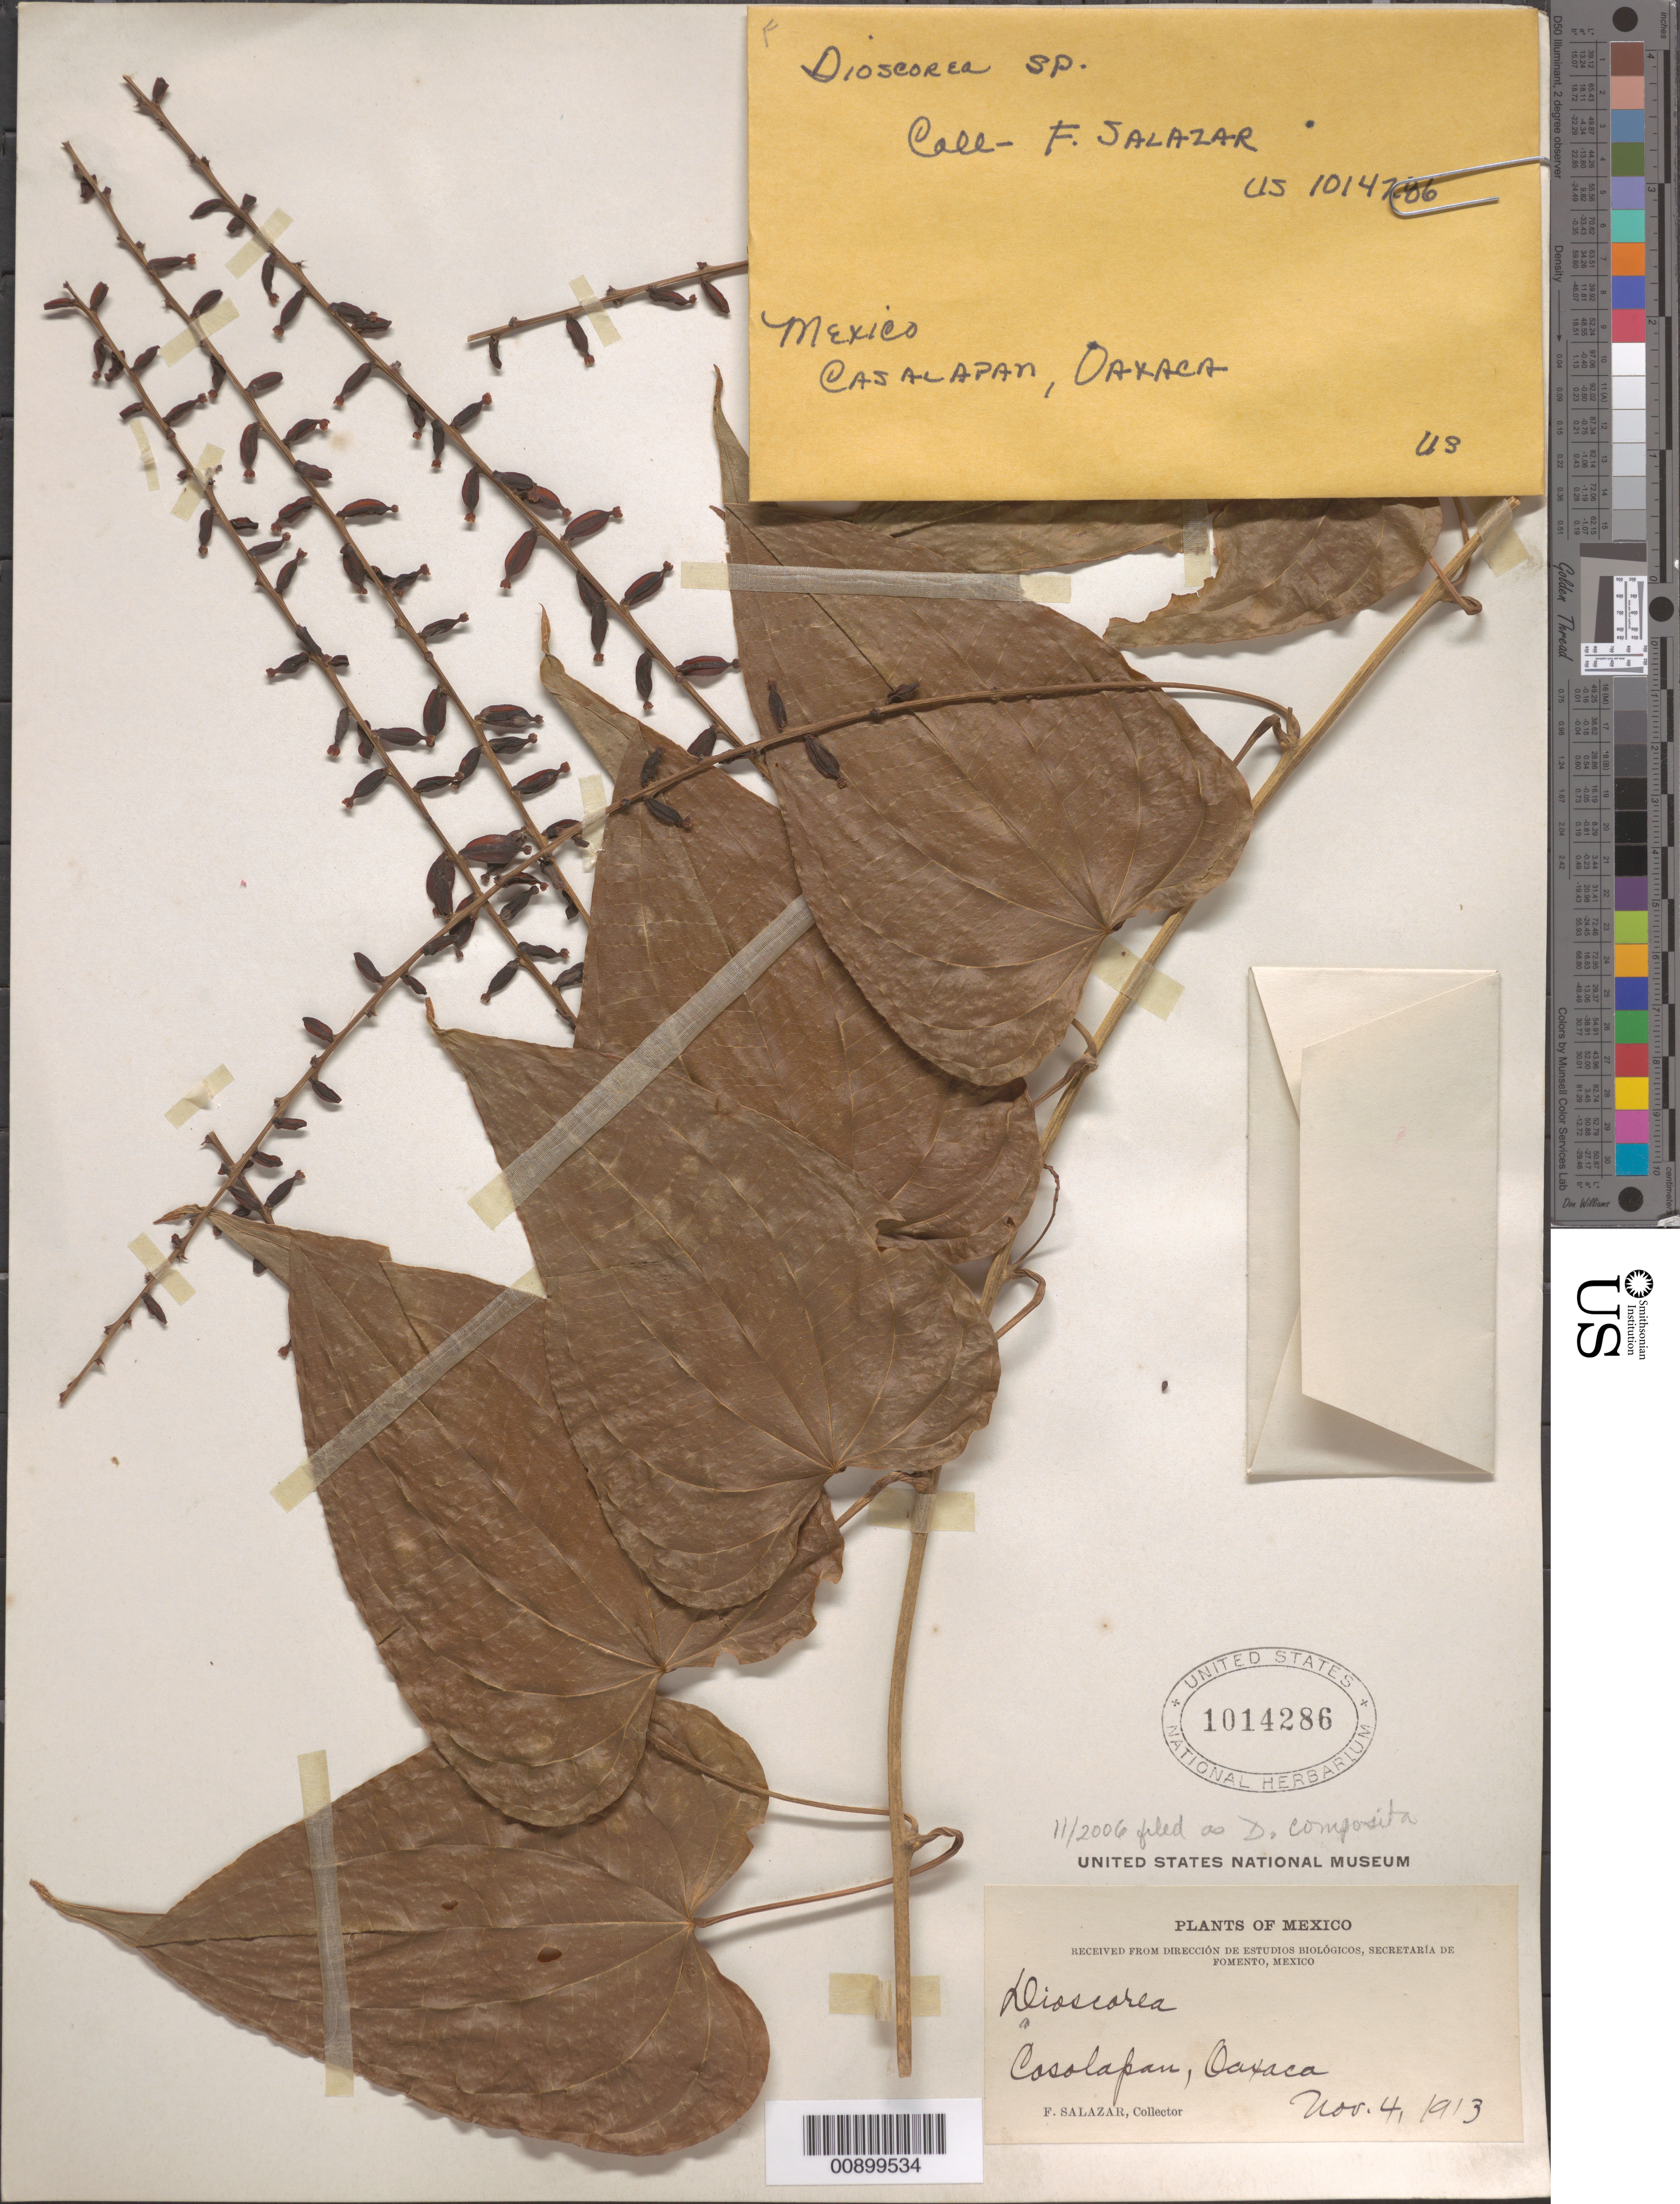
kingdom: Plantae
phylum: Tracheophyta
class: Liliopsida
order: Dioscoreales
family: Dioscoreaceae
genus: Dioscorea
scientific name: Dioscorea composita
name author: Hemsl.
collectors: F. Salazar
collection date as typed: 04 Nov 1913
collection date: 1913-11-04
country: Mexico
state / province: Oaxaca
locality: Cosolapan, Oaxaca.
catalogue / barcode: US 1014286